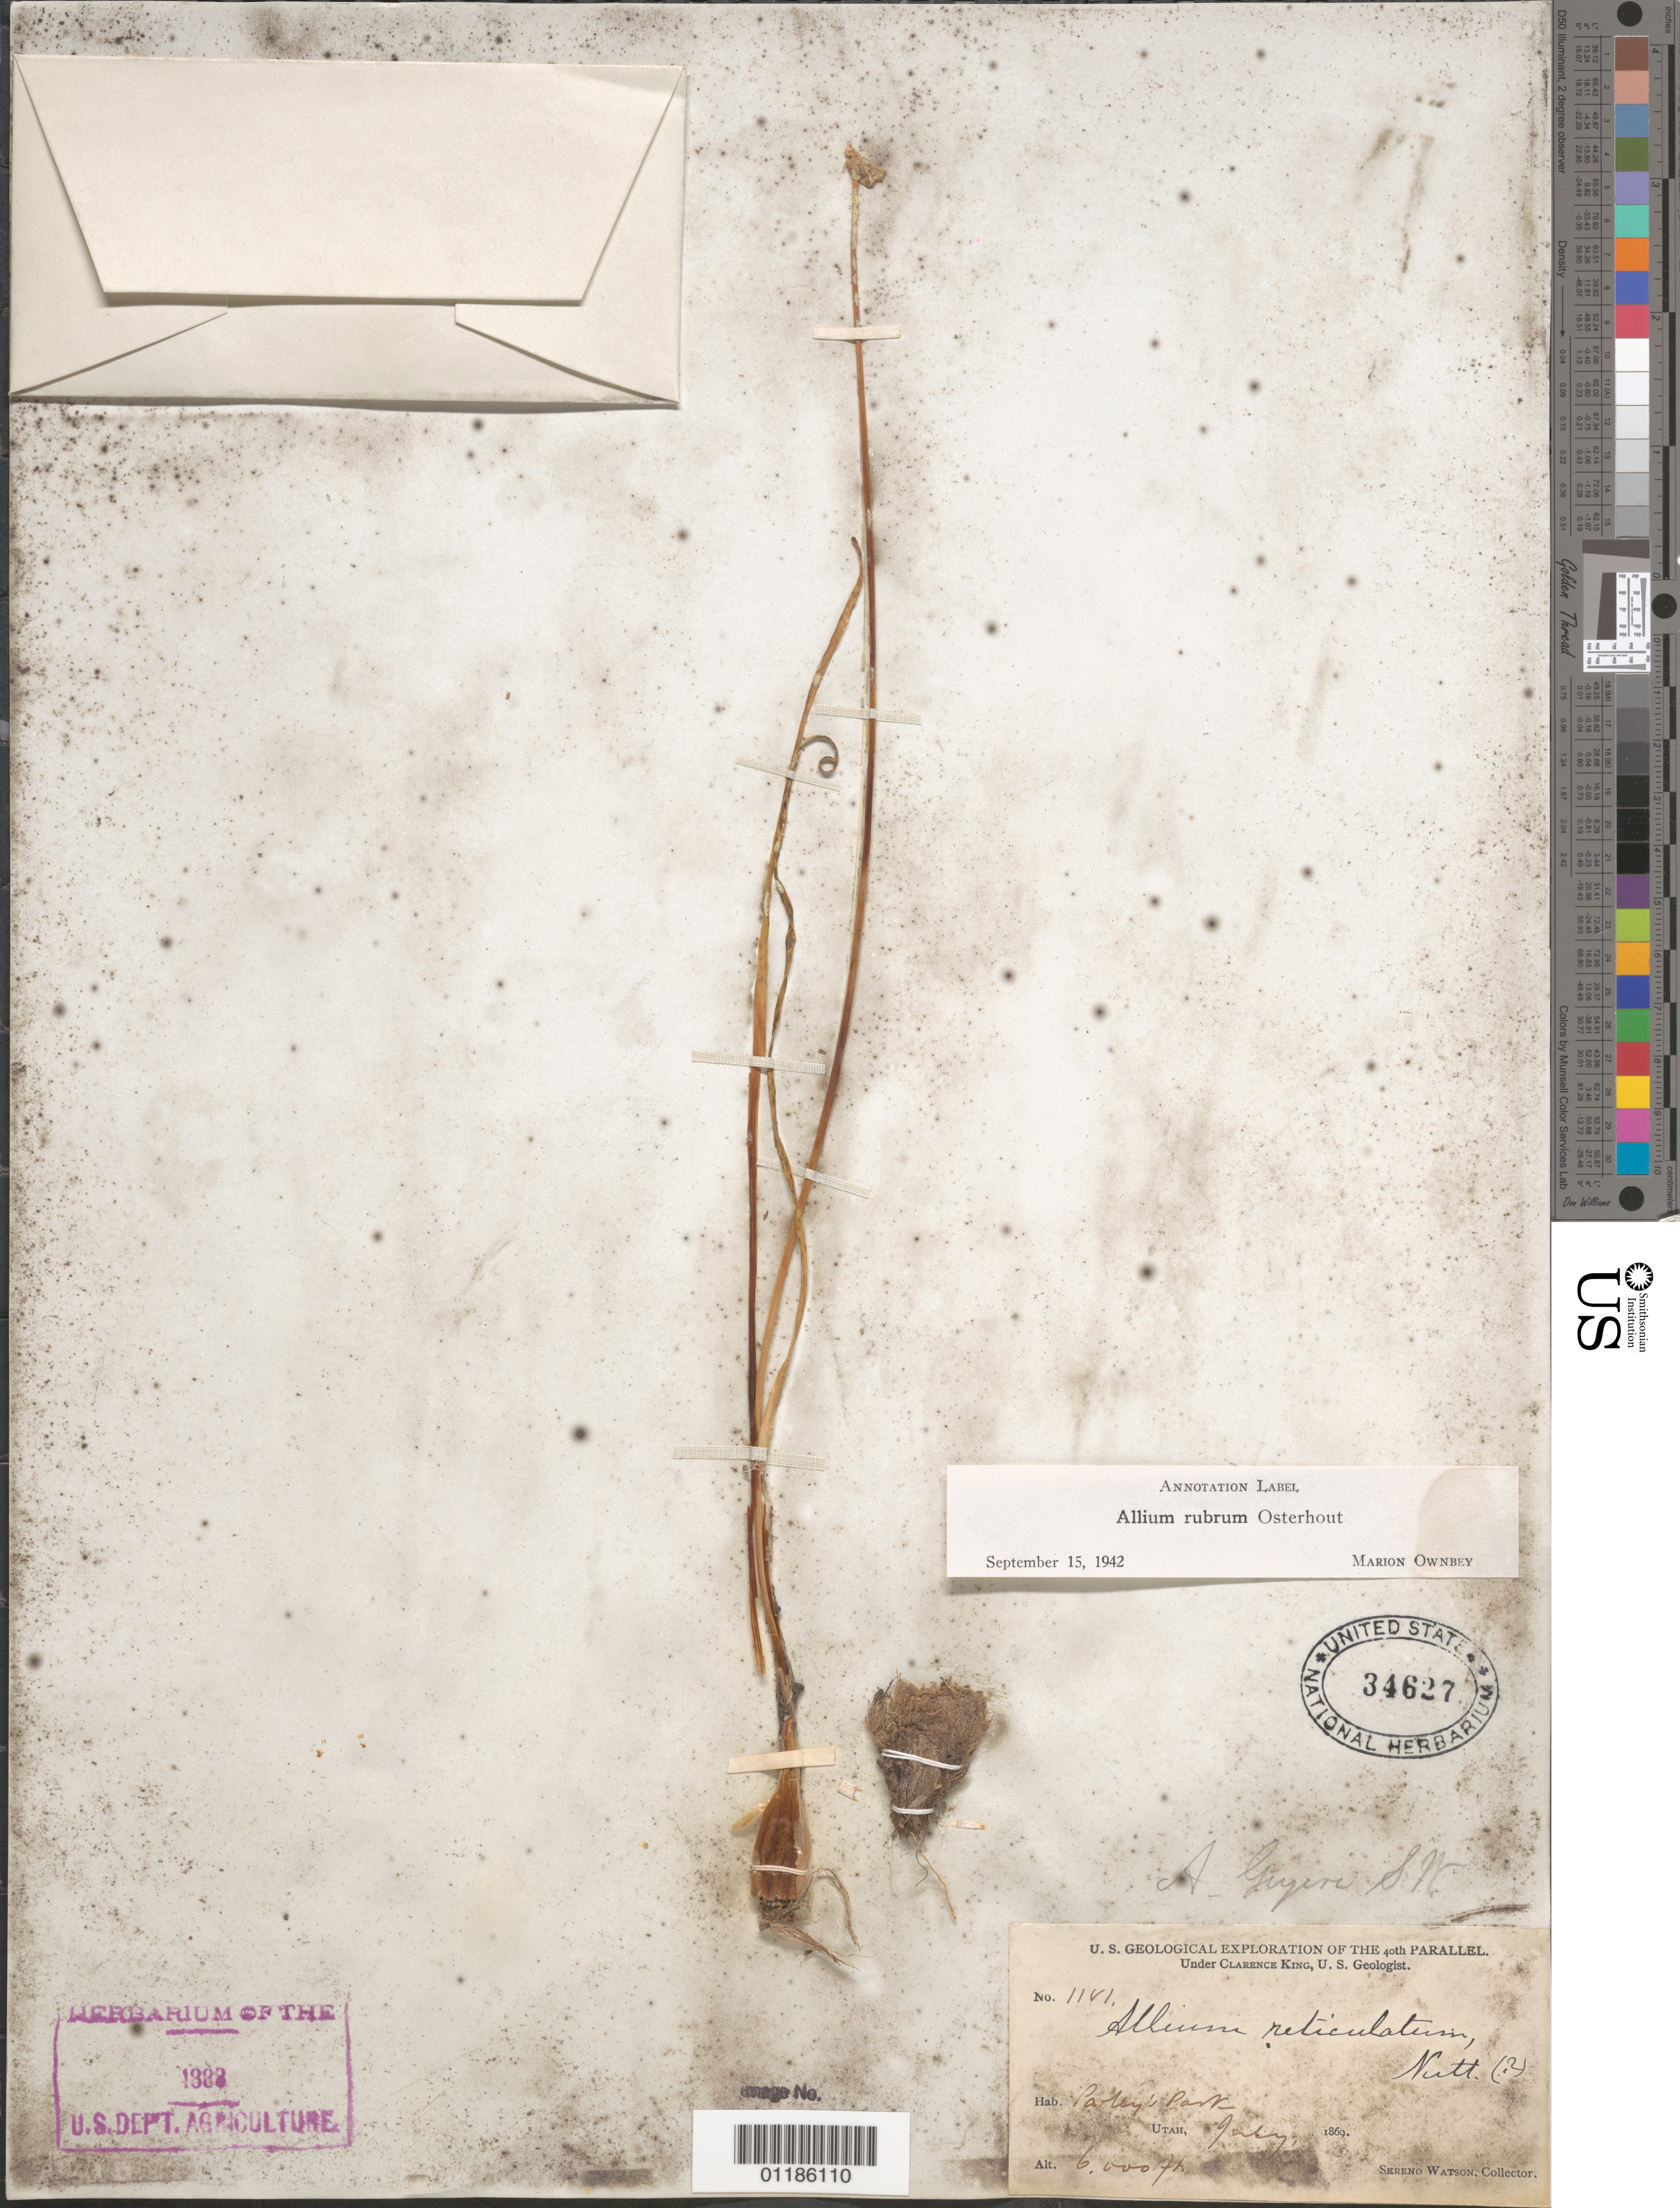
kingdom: Plantae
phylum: Tracheophyta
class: Liliopsida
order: Asparagales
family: Amaryllidaceae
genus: Allium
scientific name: Allium rubrum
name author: Osterh.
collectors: S. Watson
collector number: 1181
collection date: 1869-07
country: United States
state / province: Utah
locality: Parley's Park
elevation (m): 1829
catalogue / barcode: US 34627